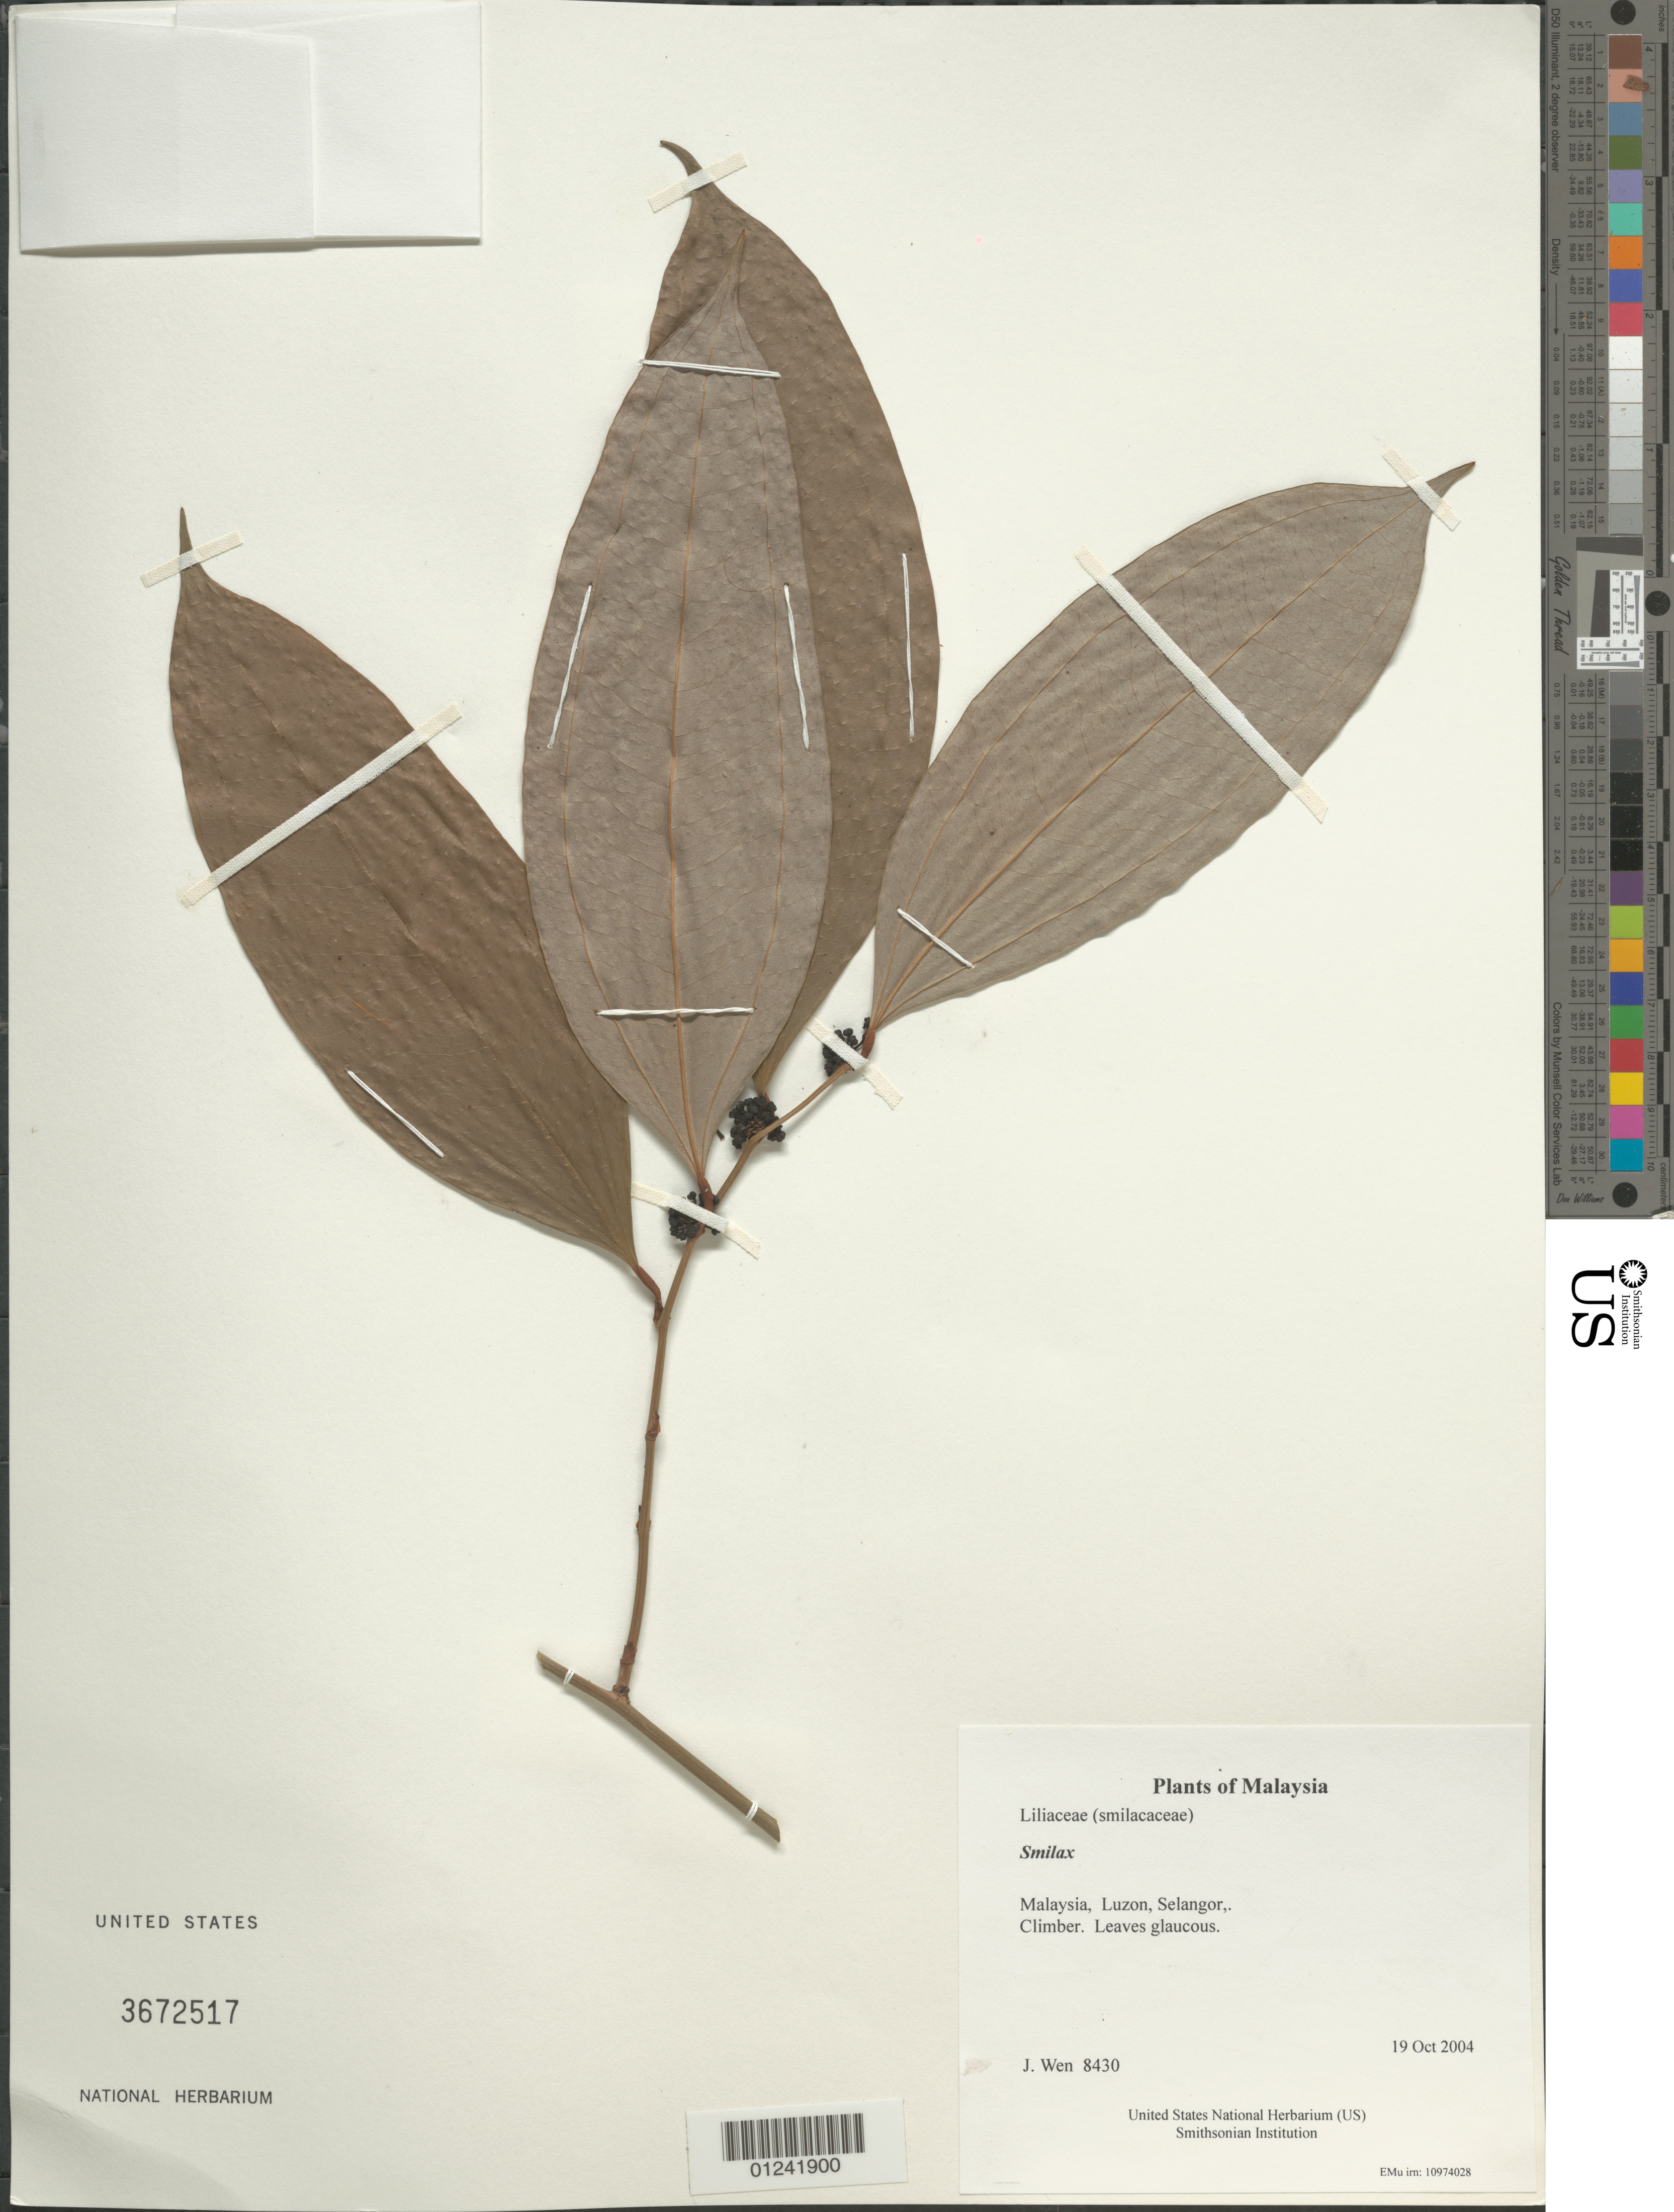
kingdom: Plantae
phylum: Tracheophyta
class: Liliopsida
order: Liliales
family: Smilacaceae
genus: Smilax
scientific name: Smilax sp.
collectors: J. Wen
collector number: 8430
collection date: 2004-10-19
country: Malaysia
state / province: Selangor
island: Luzon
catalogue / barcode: US 3672517